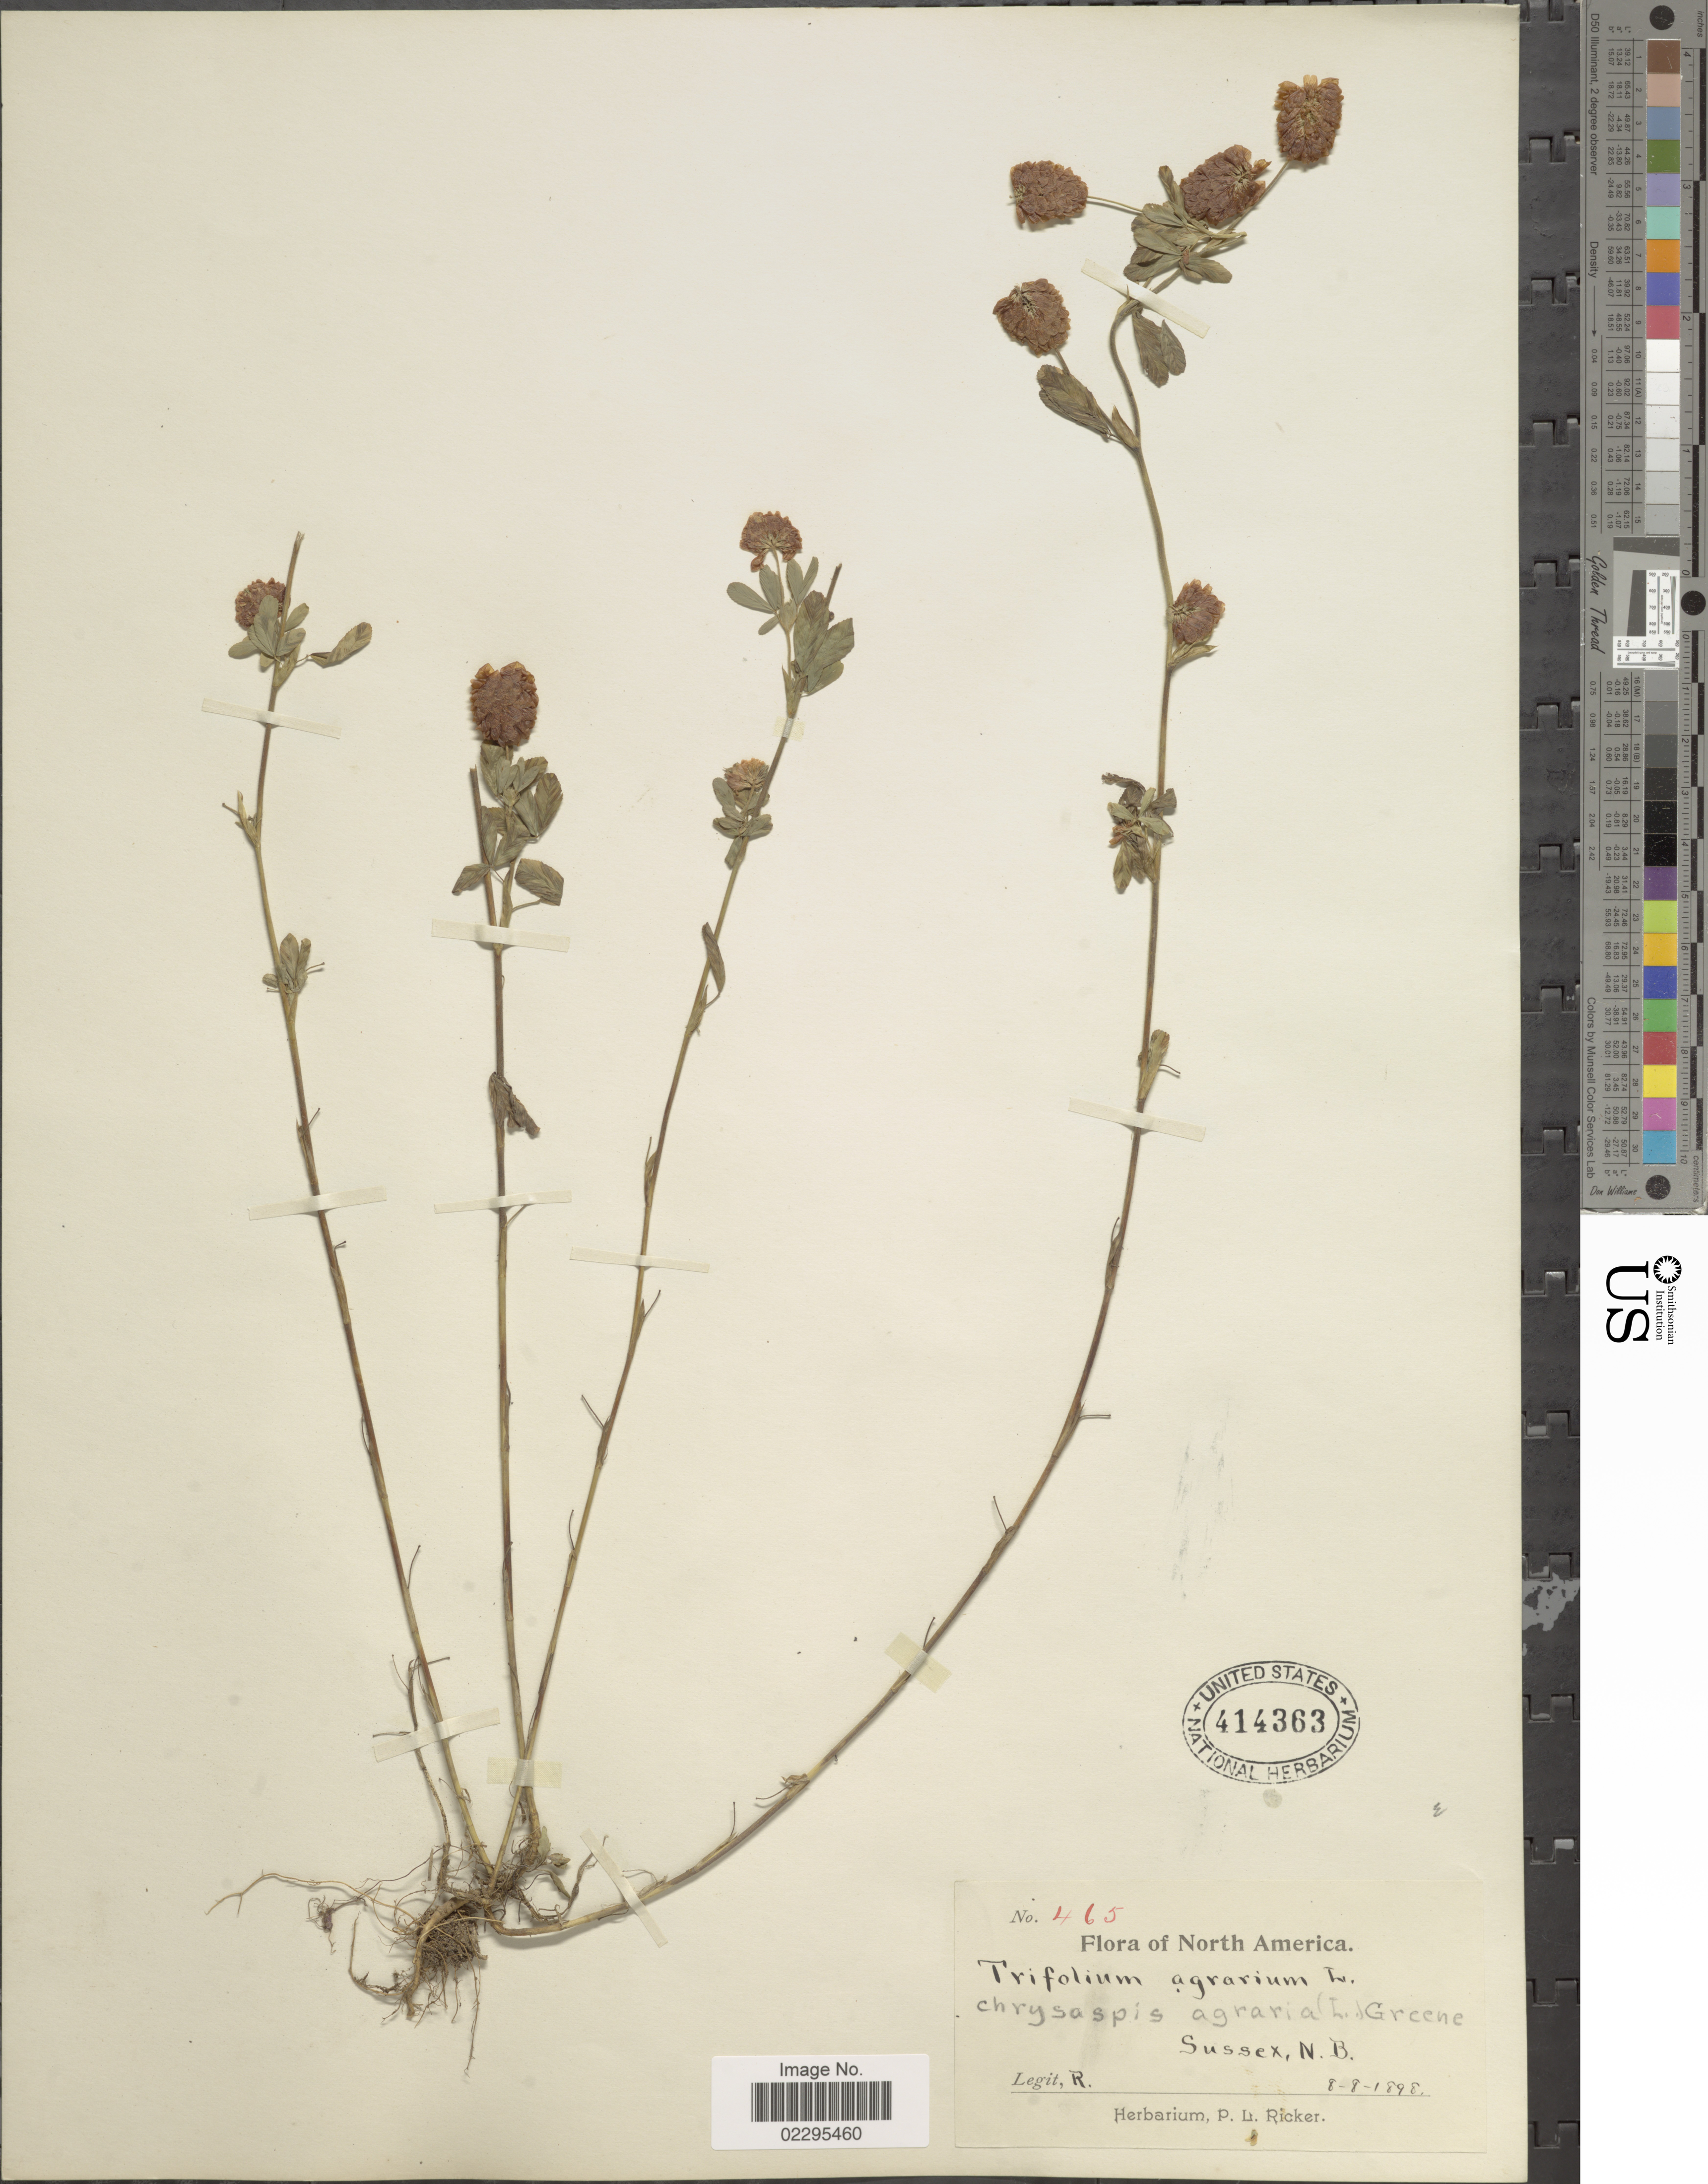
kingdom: Plantae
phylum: Tracheophyta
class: Magnoliopsida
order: Fabales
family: Fabaceae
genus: Trifolium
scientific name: Trifolium agrarium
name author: L.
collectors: P. Ricker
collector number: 465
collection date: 1898-08-08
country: Canada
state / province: New Brunswick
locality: Sussex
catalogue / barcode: US 414363